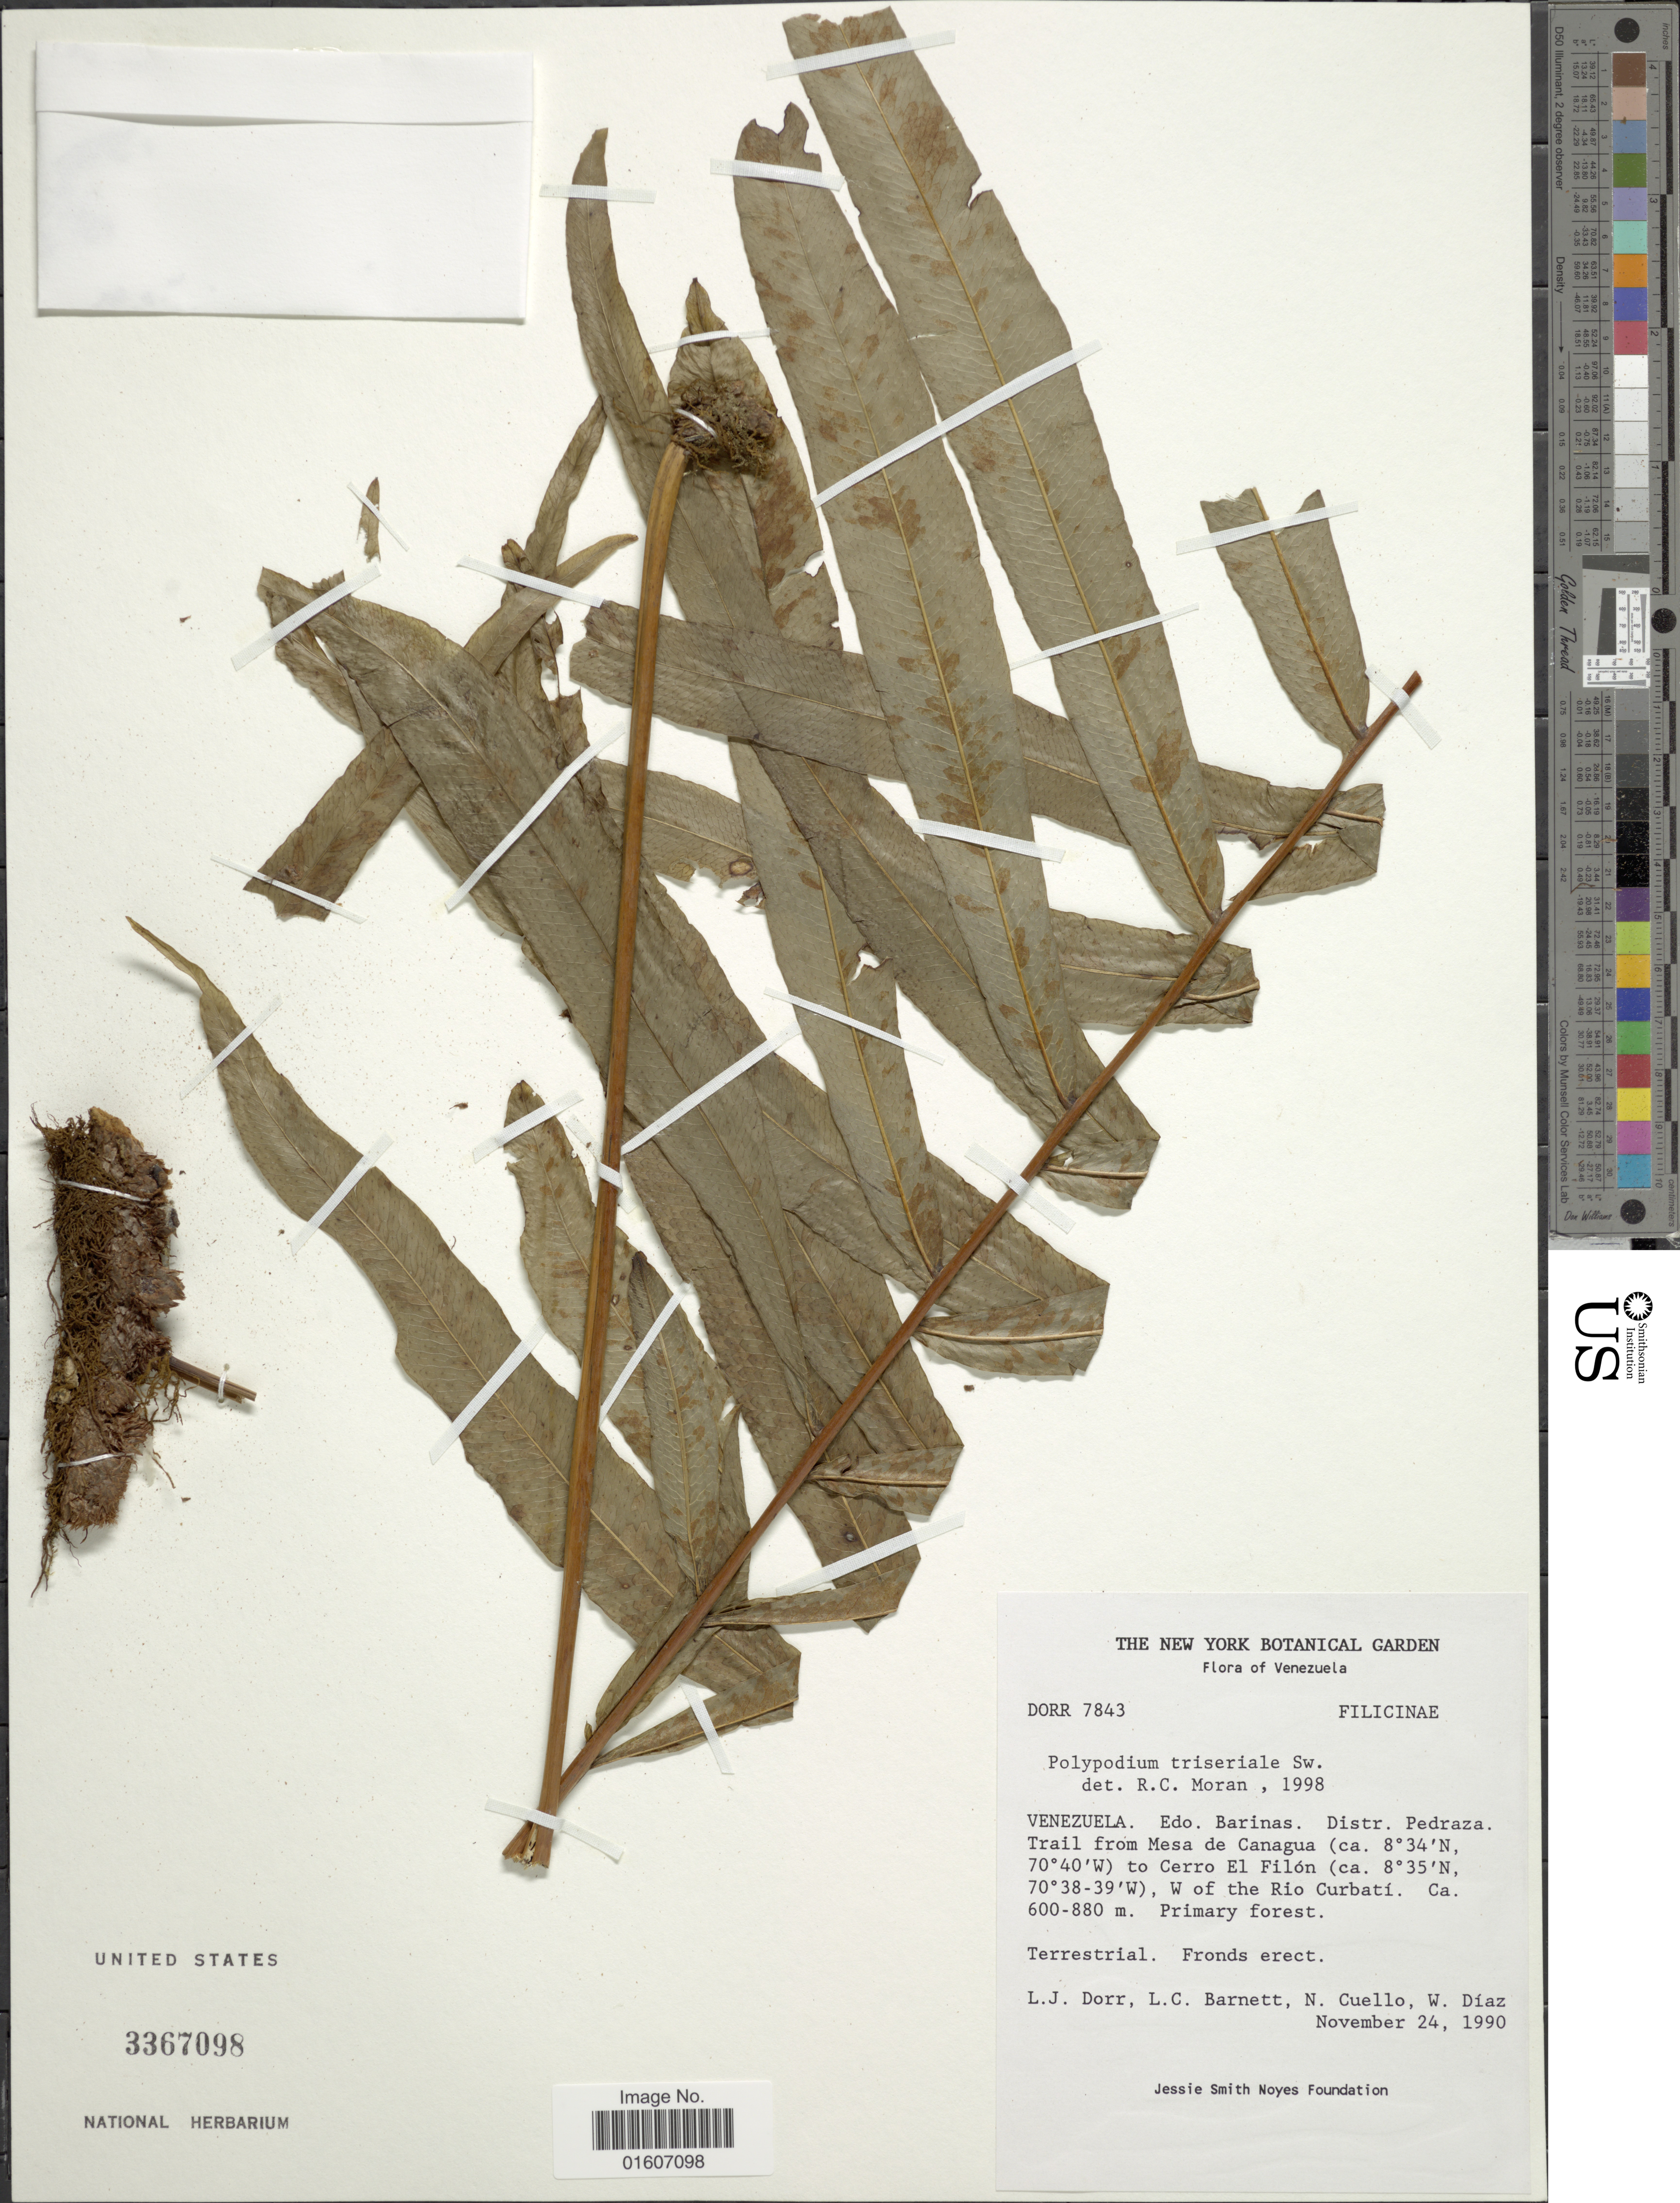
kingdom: Plantae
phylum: Tracheophyta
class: Polypodiopsida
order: Polypodiales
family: Polypodiaceae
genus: Serpocaulon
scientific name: Serpocaulon triseriale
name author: (Sw.) A.R. Sm.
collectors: L. J. Dorr, L. C. Barnett, N. L. Cuello & W. Díaz P.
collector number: DORR 7843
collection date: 1990-11-24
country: Venezuela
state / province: Barinas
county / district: Pedraza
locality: Trail from Mesa de Canagua to Cerro El Filón, W of the Rio Curbatí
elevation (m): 600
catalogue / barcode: US 3367098